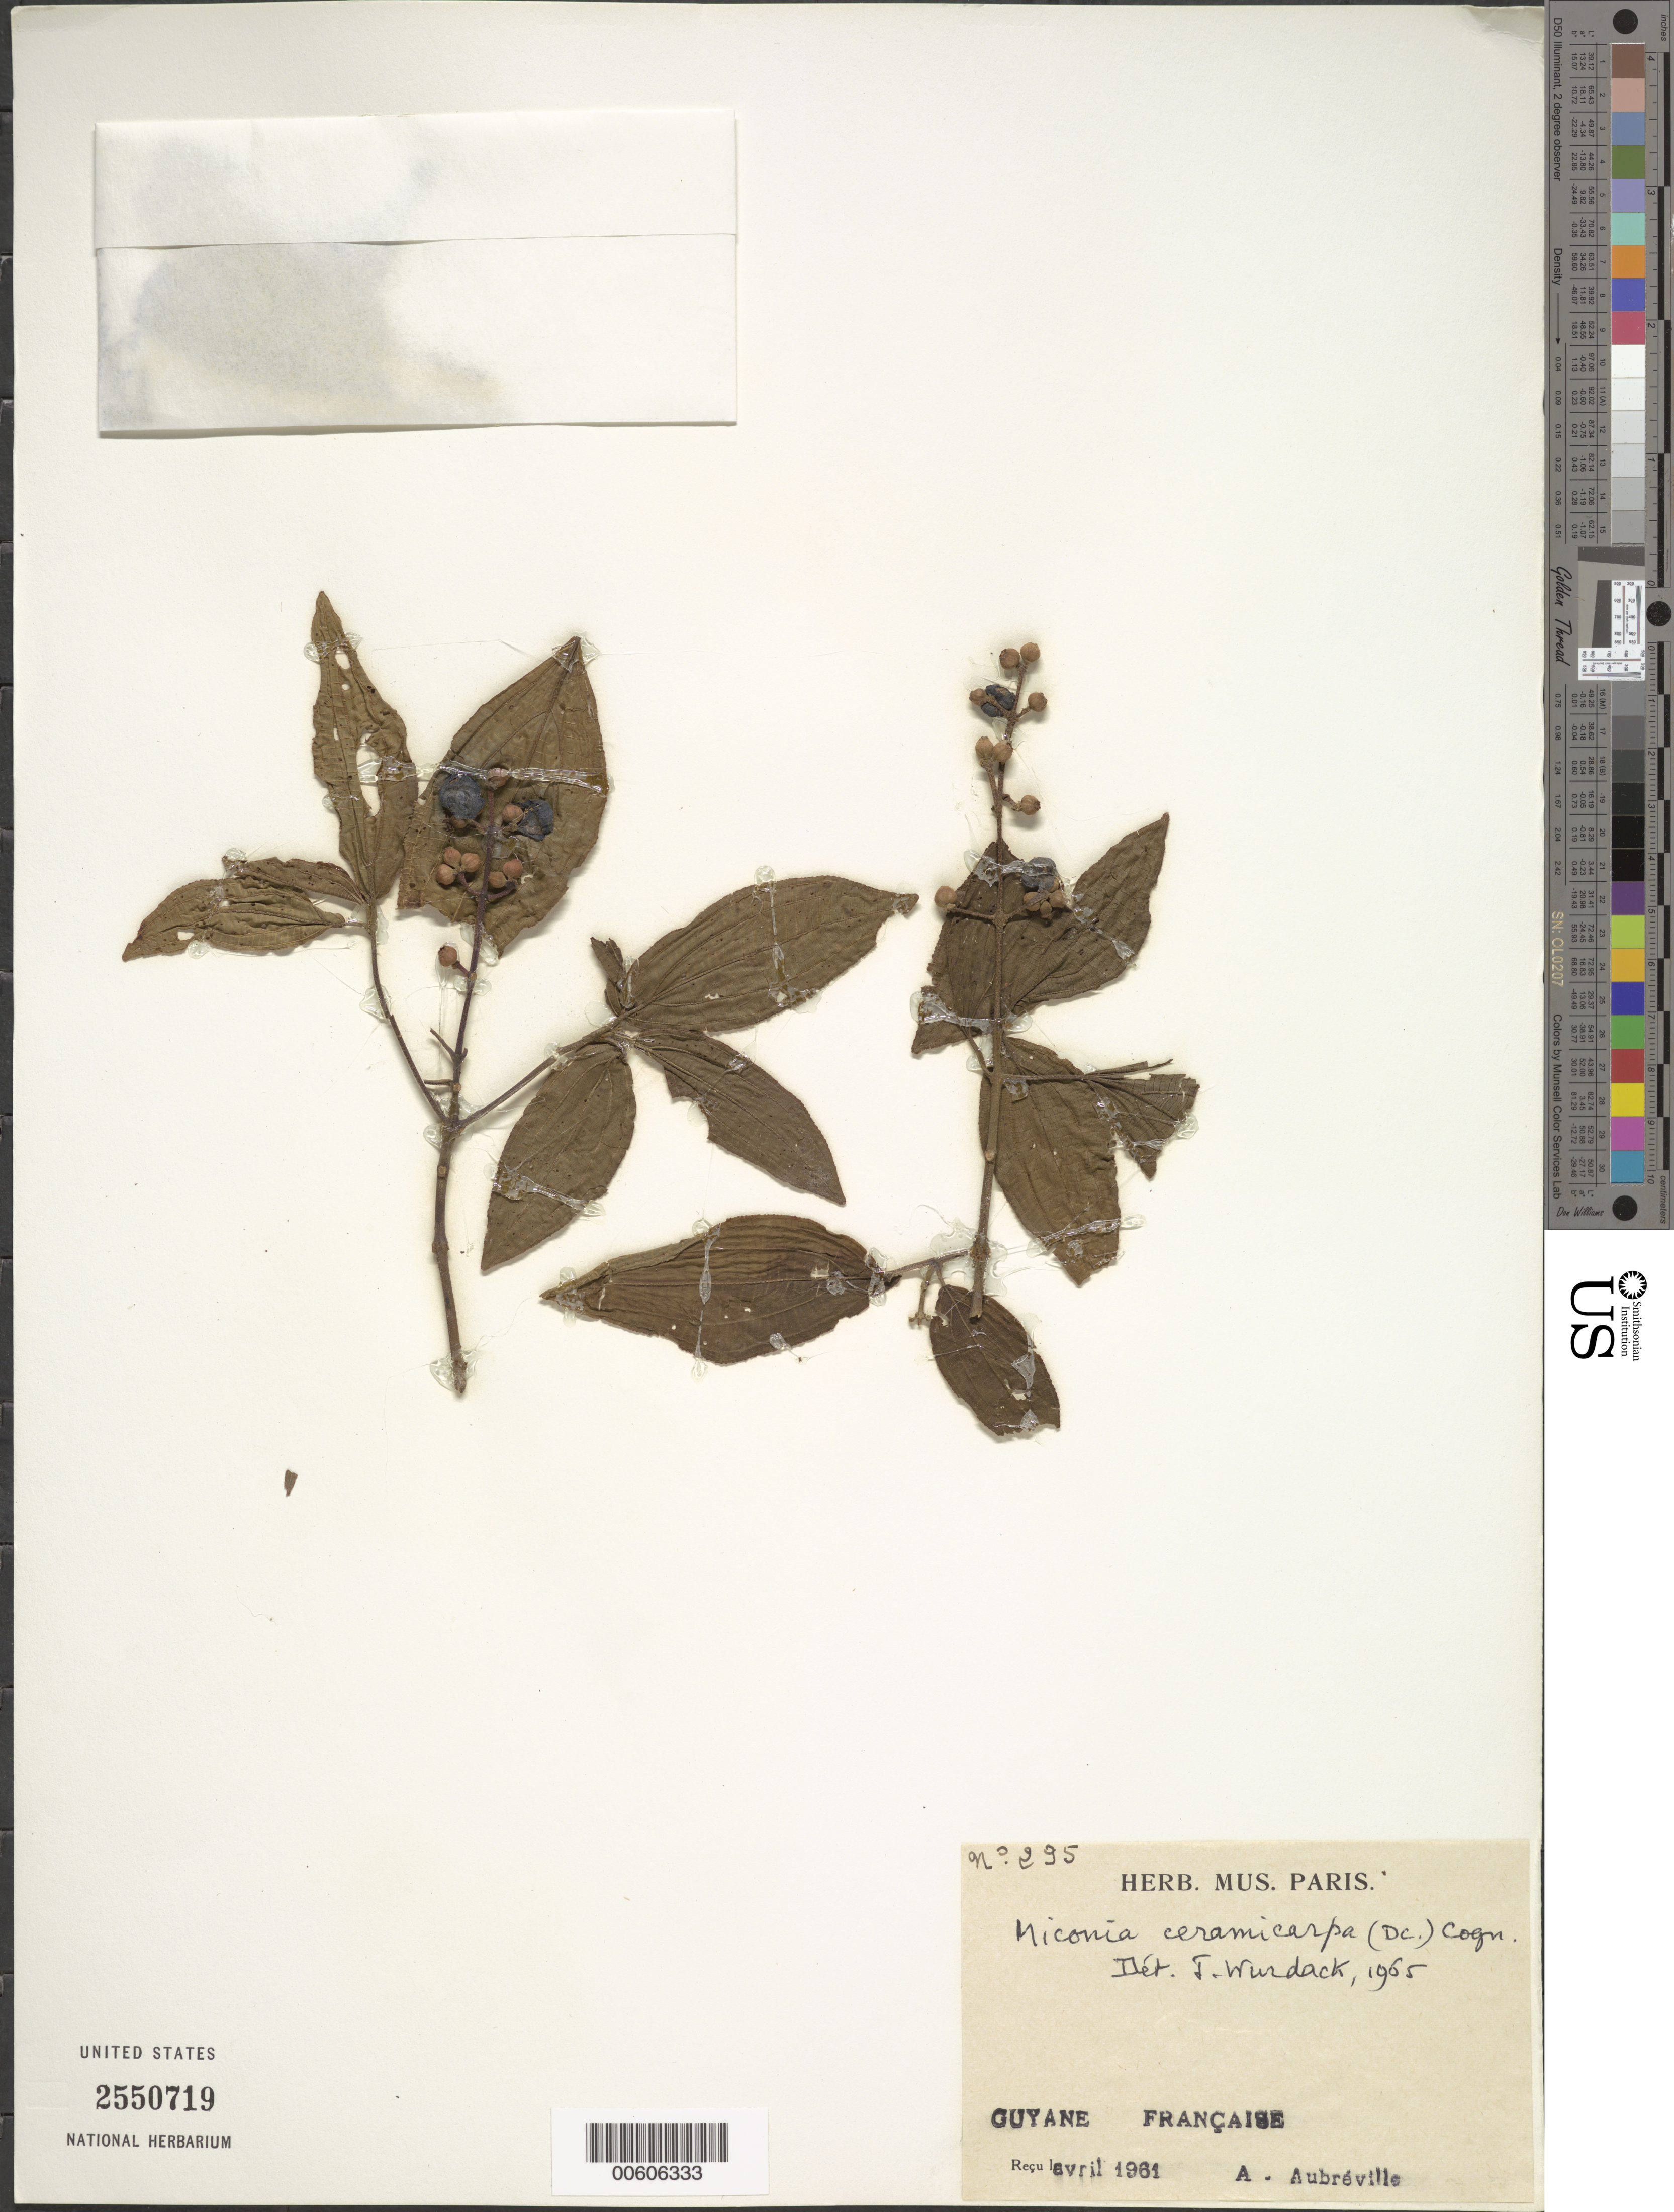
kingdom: Plantae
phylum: Tracheophyta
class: Magnoliopsida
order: Myrtales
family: Melastomataceae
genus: Miconia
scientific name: Miconia ceramicarpa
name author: (DC.) Cogn.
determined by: Wurdack, John J., (US), US (UNITED STATES)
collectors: A. Aubréville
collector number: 295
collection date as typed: Apr-61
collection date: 1961-04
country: French Guiana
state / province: Inini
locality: Bélizon, Comté R.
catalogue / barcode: US 2550719